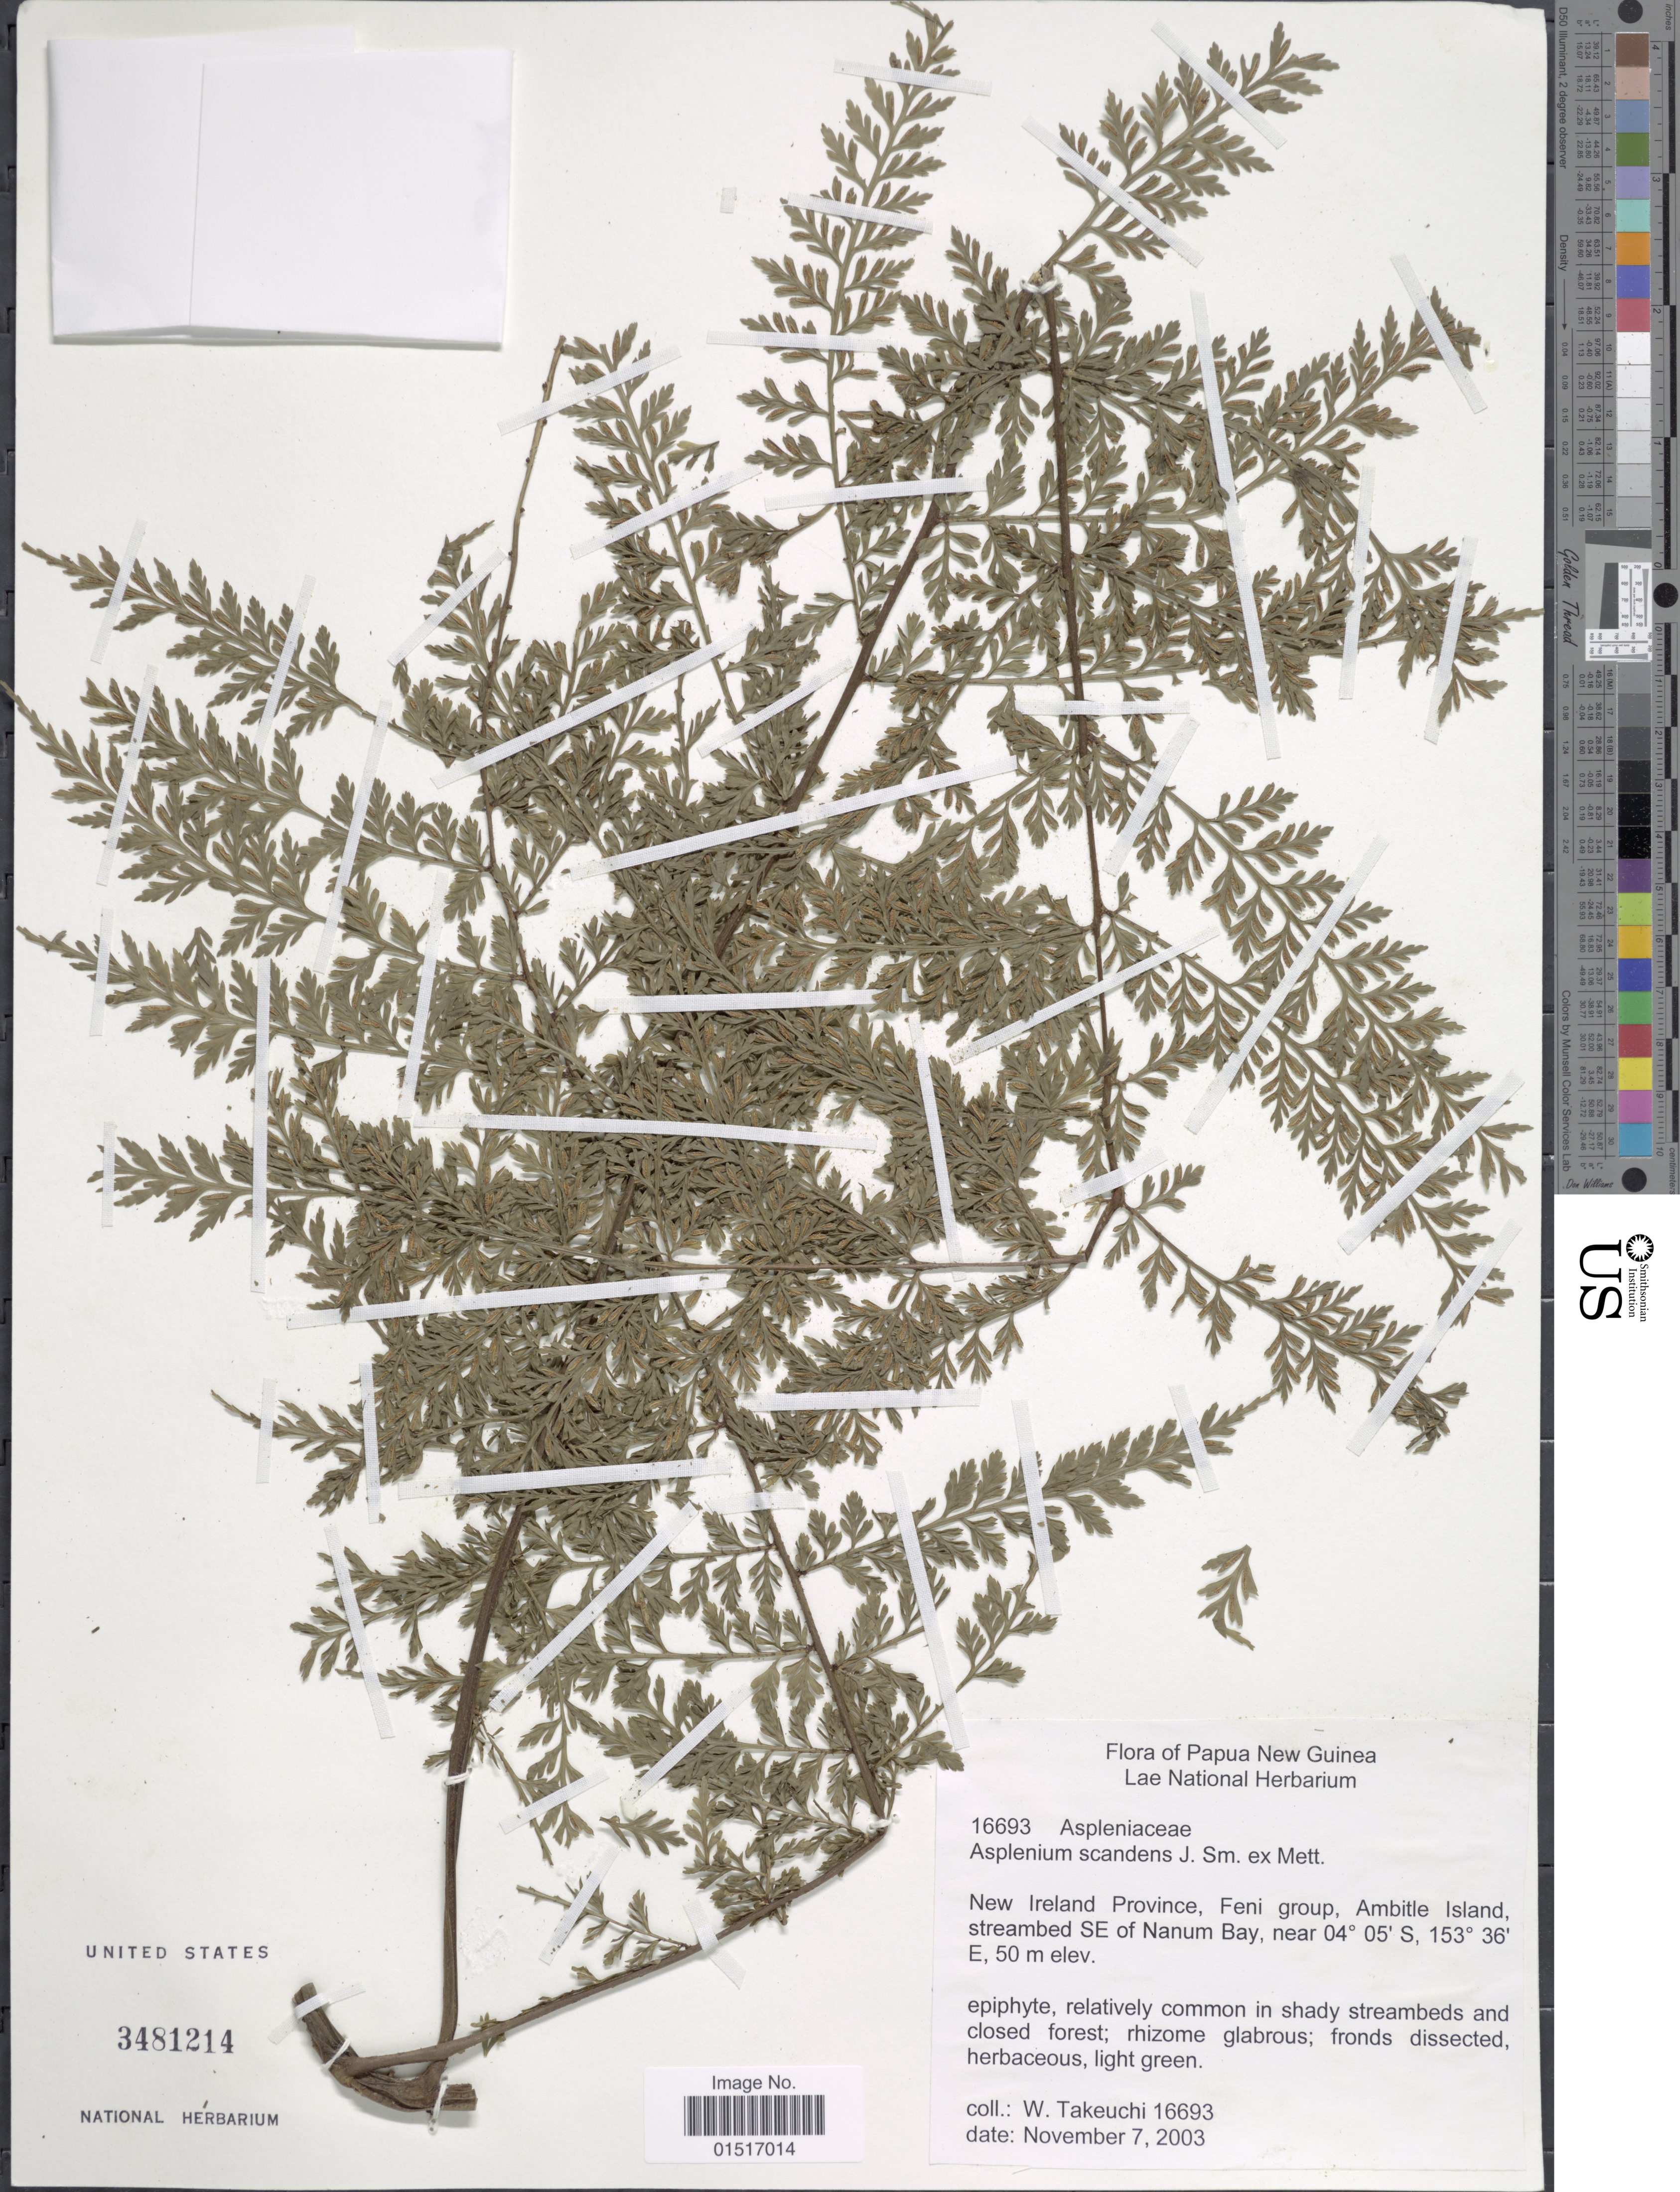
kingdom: Plantae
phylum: Tracheophyta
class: Polypodiopsida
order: Polypodiales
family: Aspleniaceae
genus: Asplenium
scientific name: Asplenium scandens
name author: J. Sm. ex Mett.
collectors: W. Takeuchi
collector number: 16693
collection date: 2003-11-07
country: Papua New Guinea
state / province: New Ireland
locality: Feni group, Ambitle Island, streambed SE of Nanum Bay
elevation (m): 50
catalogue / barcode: US 3481214